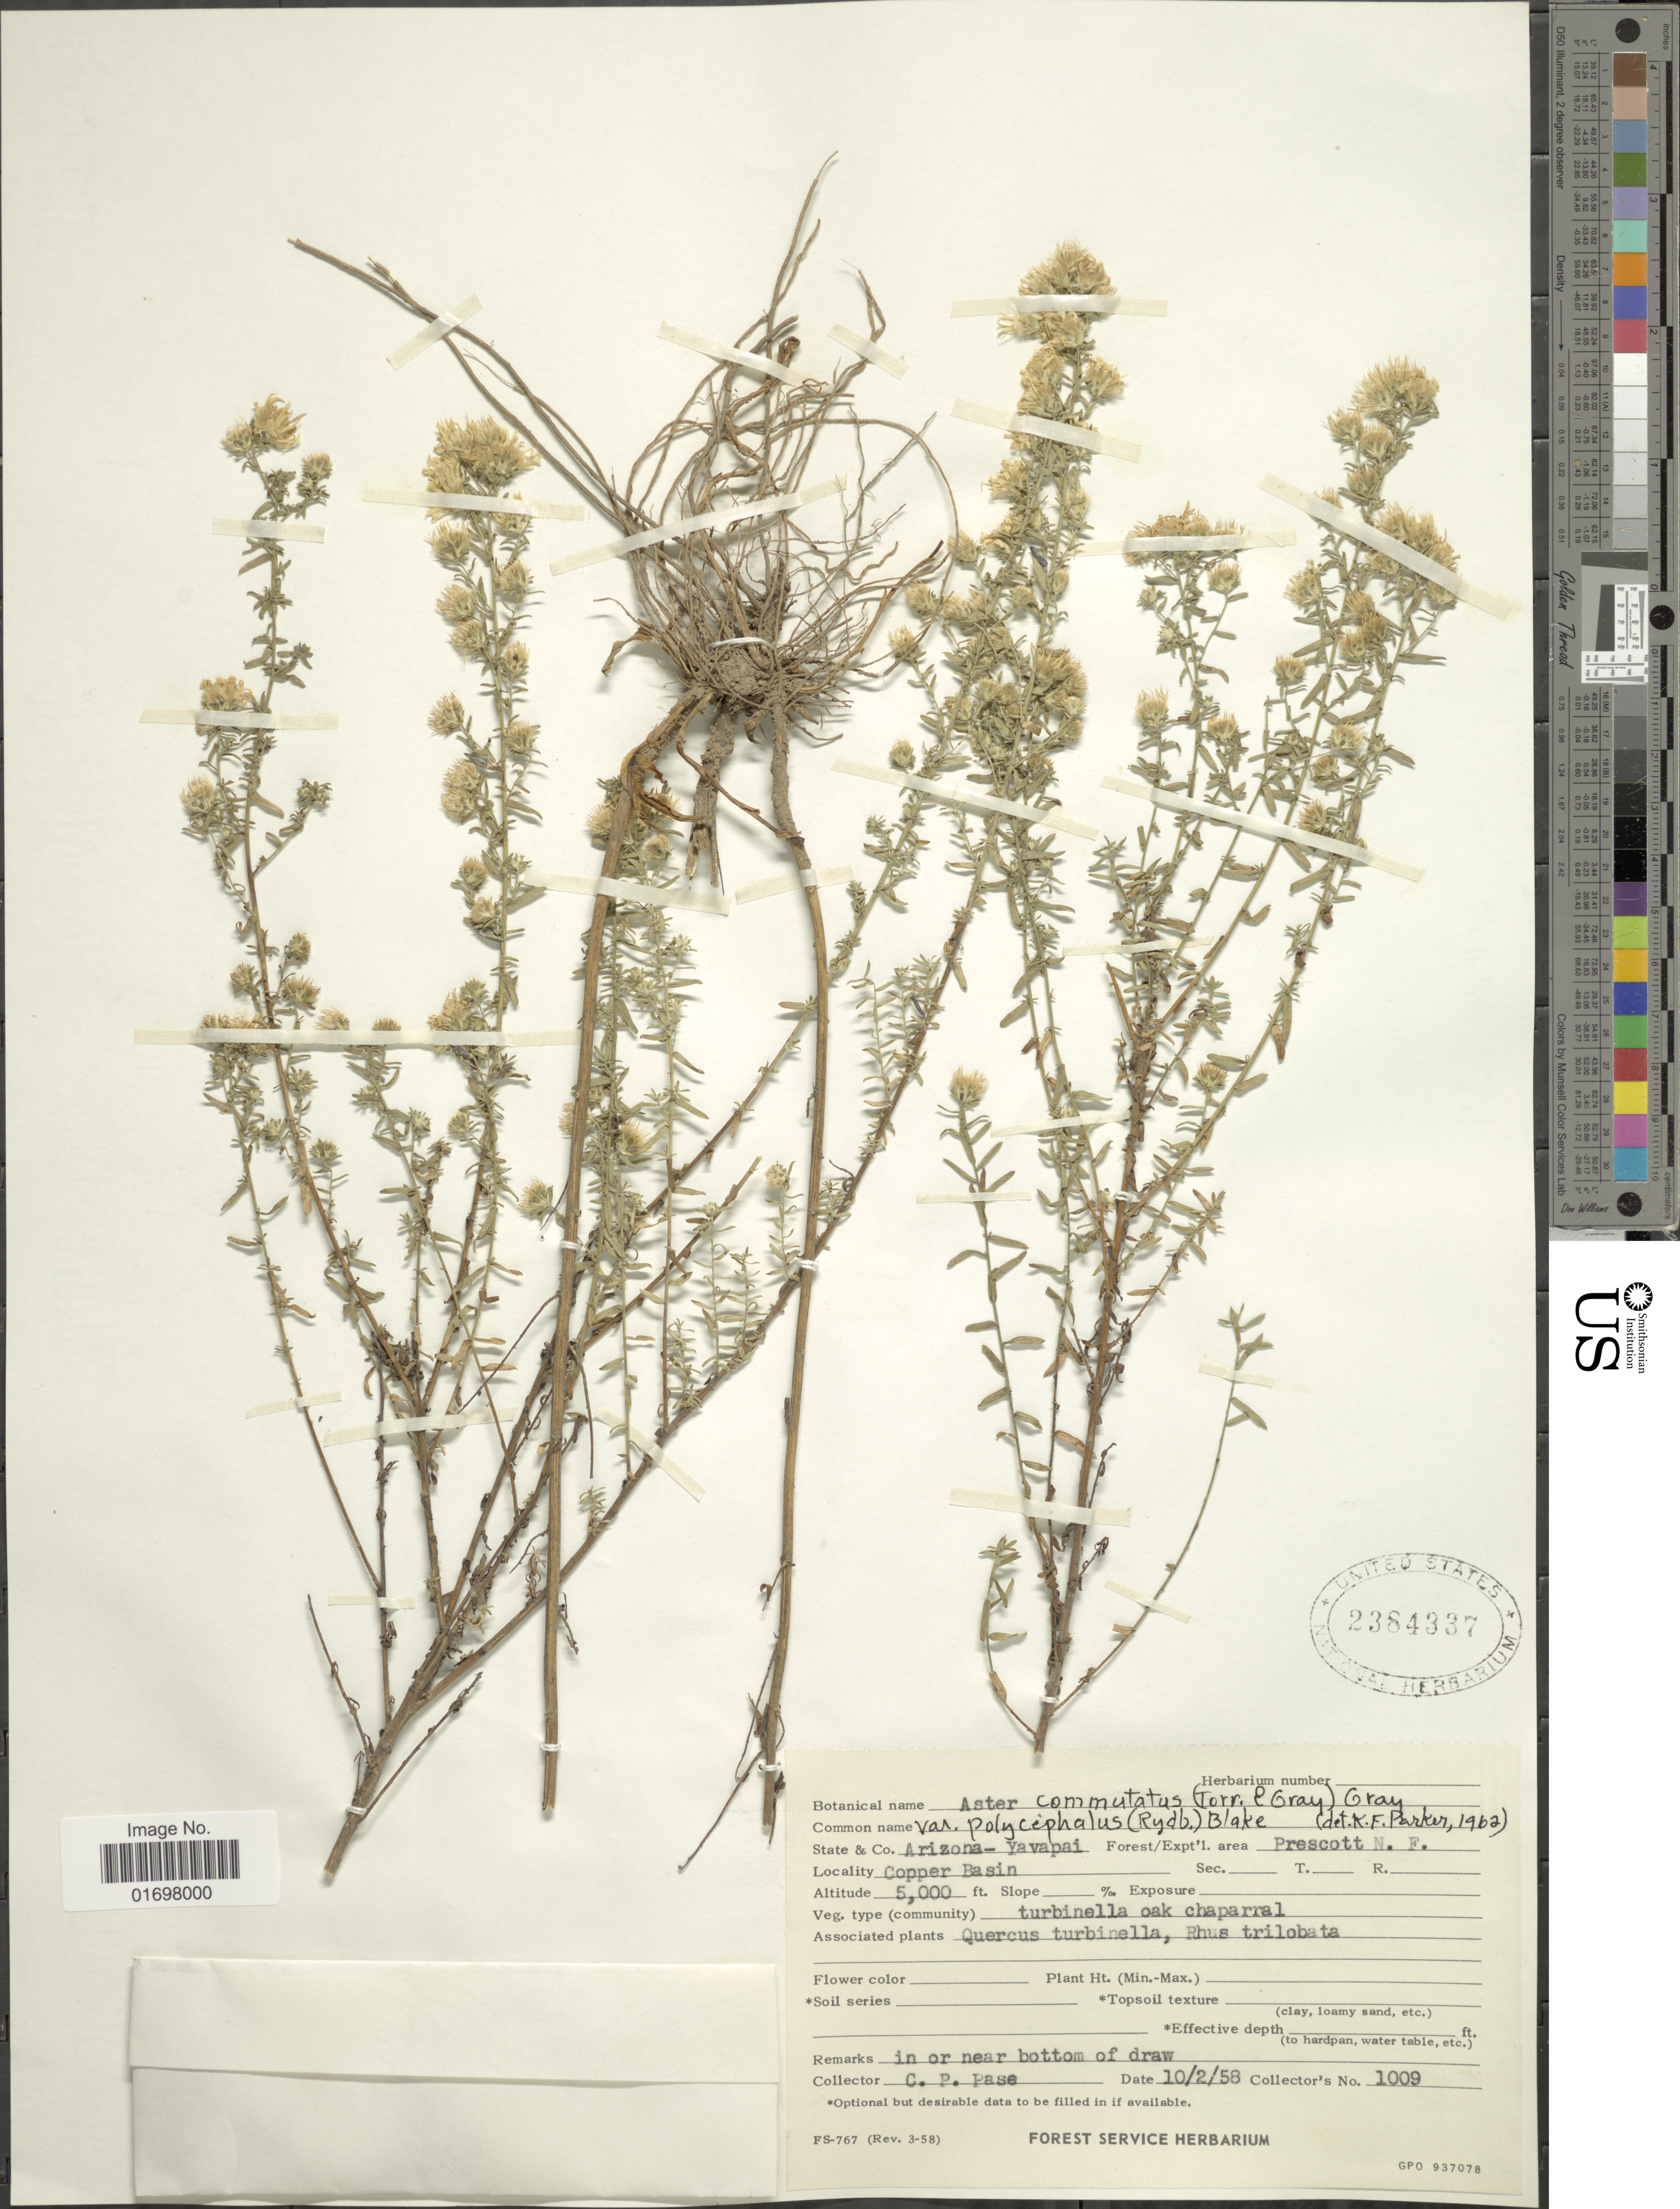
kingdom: Plantae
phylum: Tracheophyta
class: Magnoliopsida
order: Asterales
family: Asteraceae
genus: Symphyotrichum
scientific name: Symphyotrichum falcatum var. commutatum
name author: (Torr. & A. Gray) G.L. Nesom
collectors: C. P. Pase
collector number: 1009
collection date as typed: Transcribed d/m/y: 10/2/58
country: United States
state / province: Arizona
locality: Arizona-Yavapai, Prescott N. F. Copper Basin.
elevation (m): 1524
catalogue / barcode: US 2384337